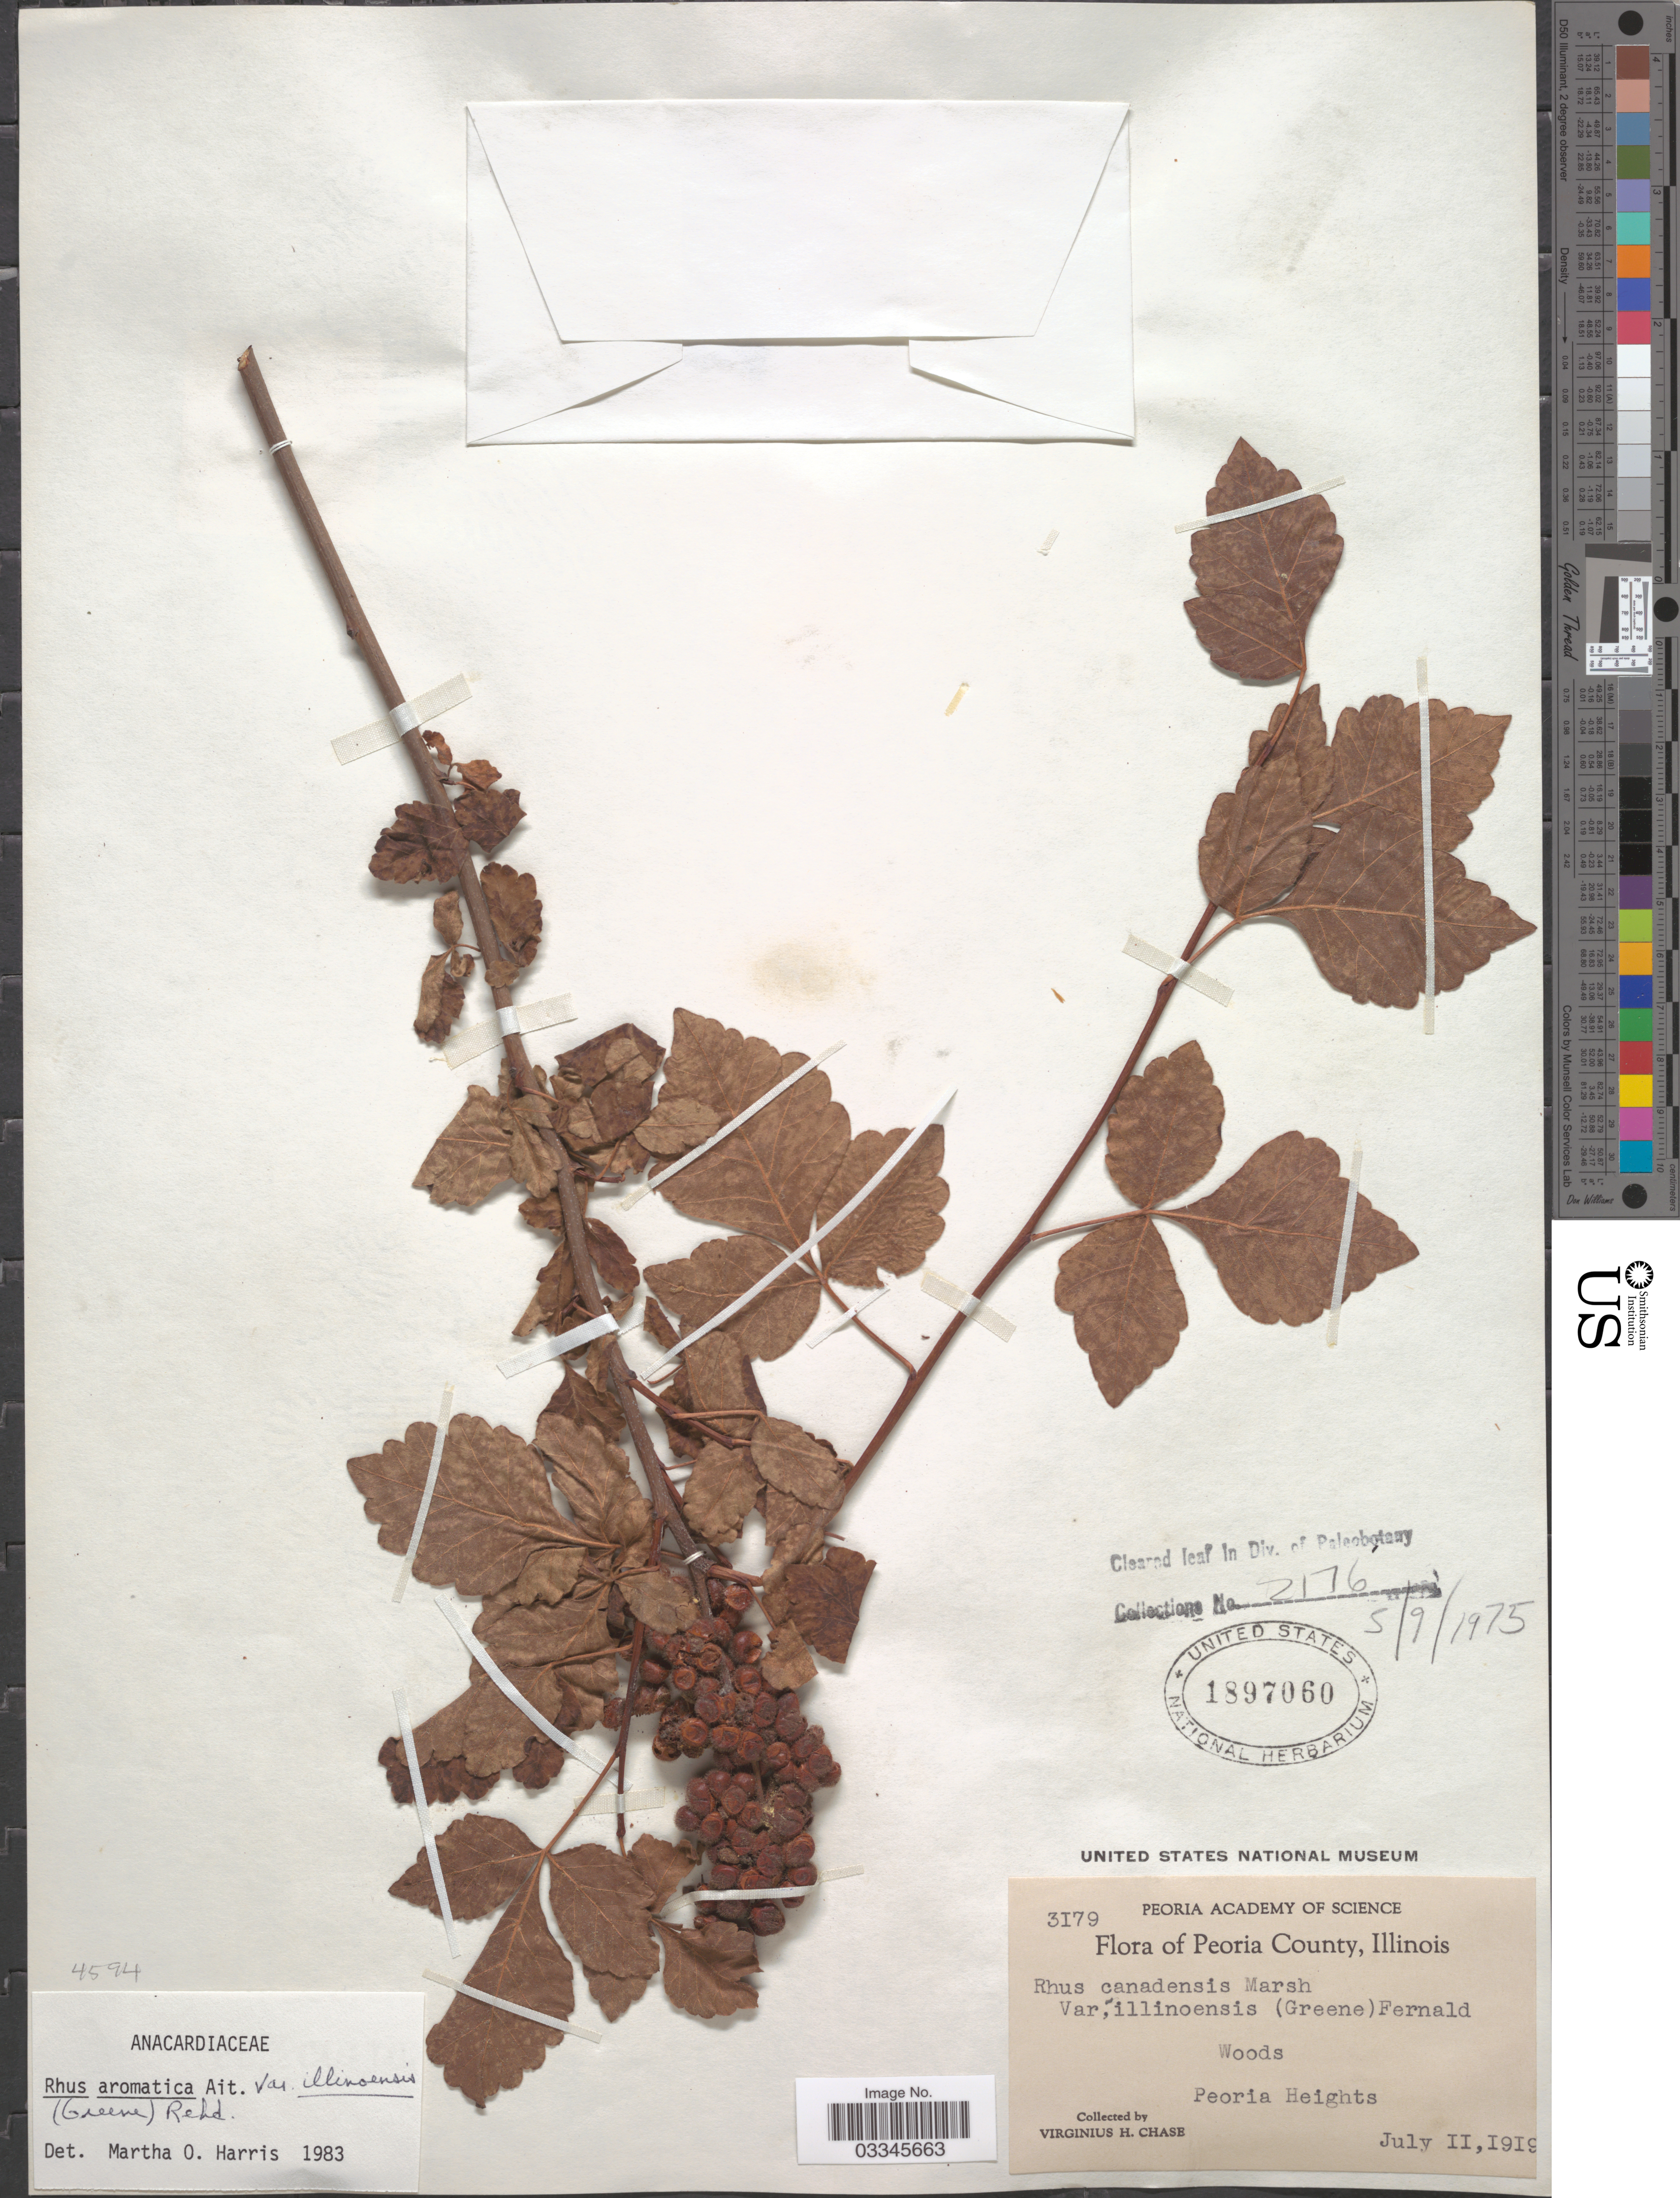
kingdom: Plantae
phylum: Tracheophyta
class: Magnoliopsida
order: Sapindales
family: Anacardiaceae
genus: Rhus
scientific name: Rhus aromatica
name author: Aiton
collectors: V. H. Chase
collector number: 3179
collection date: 1919-07-11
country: United States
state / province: Illinois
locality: Peoria County. Peoria Heights.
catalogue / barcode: US 1897060